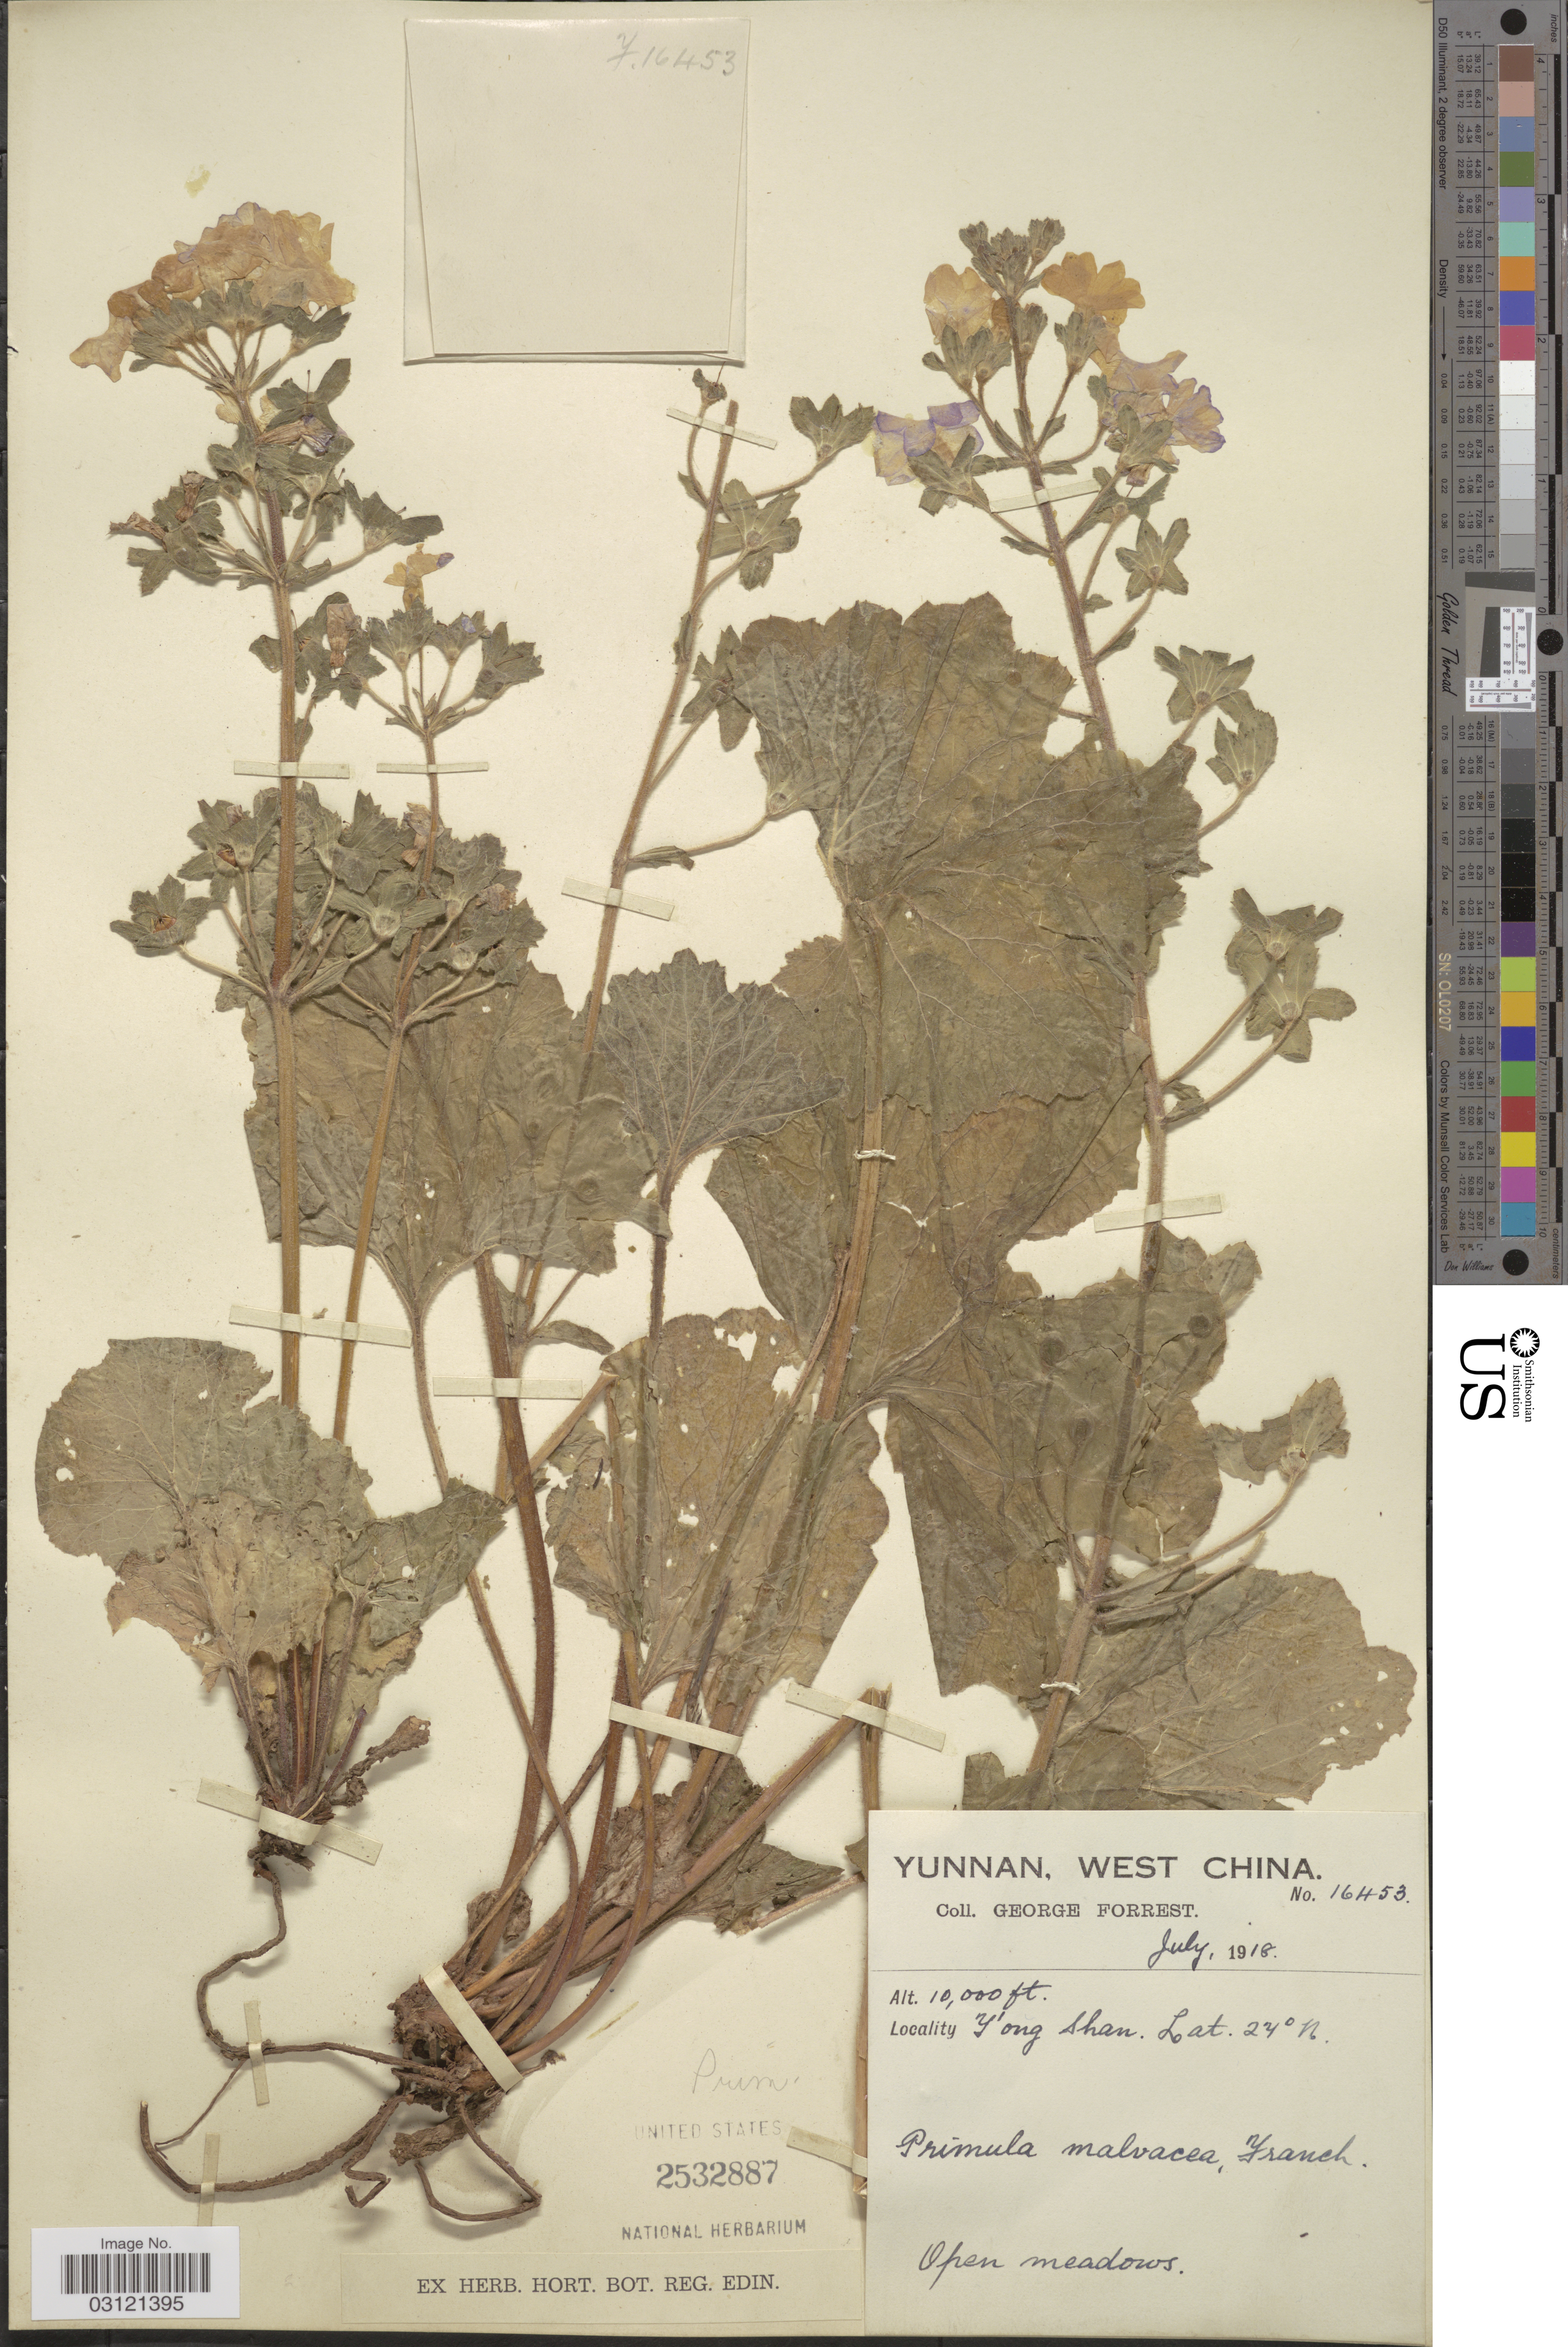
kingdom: Plantae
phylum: Tracheophyta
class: Magnoliopsida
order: Ericales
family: Primulaceae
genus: Primula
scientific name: Primula malvacea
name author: Franch.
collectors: G. Forrest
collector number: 16453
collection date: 1918-07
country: China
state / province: Yunnan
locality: Y'ong shan.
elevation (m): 3048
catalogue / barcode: US 2532887